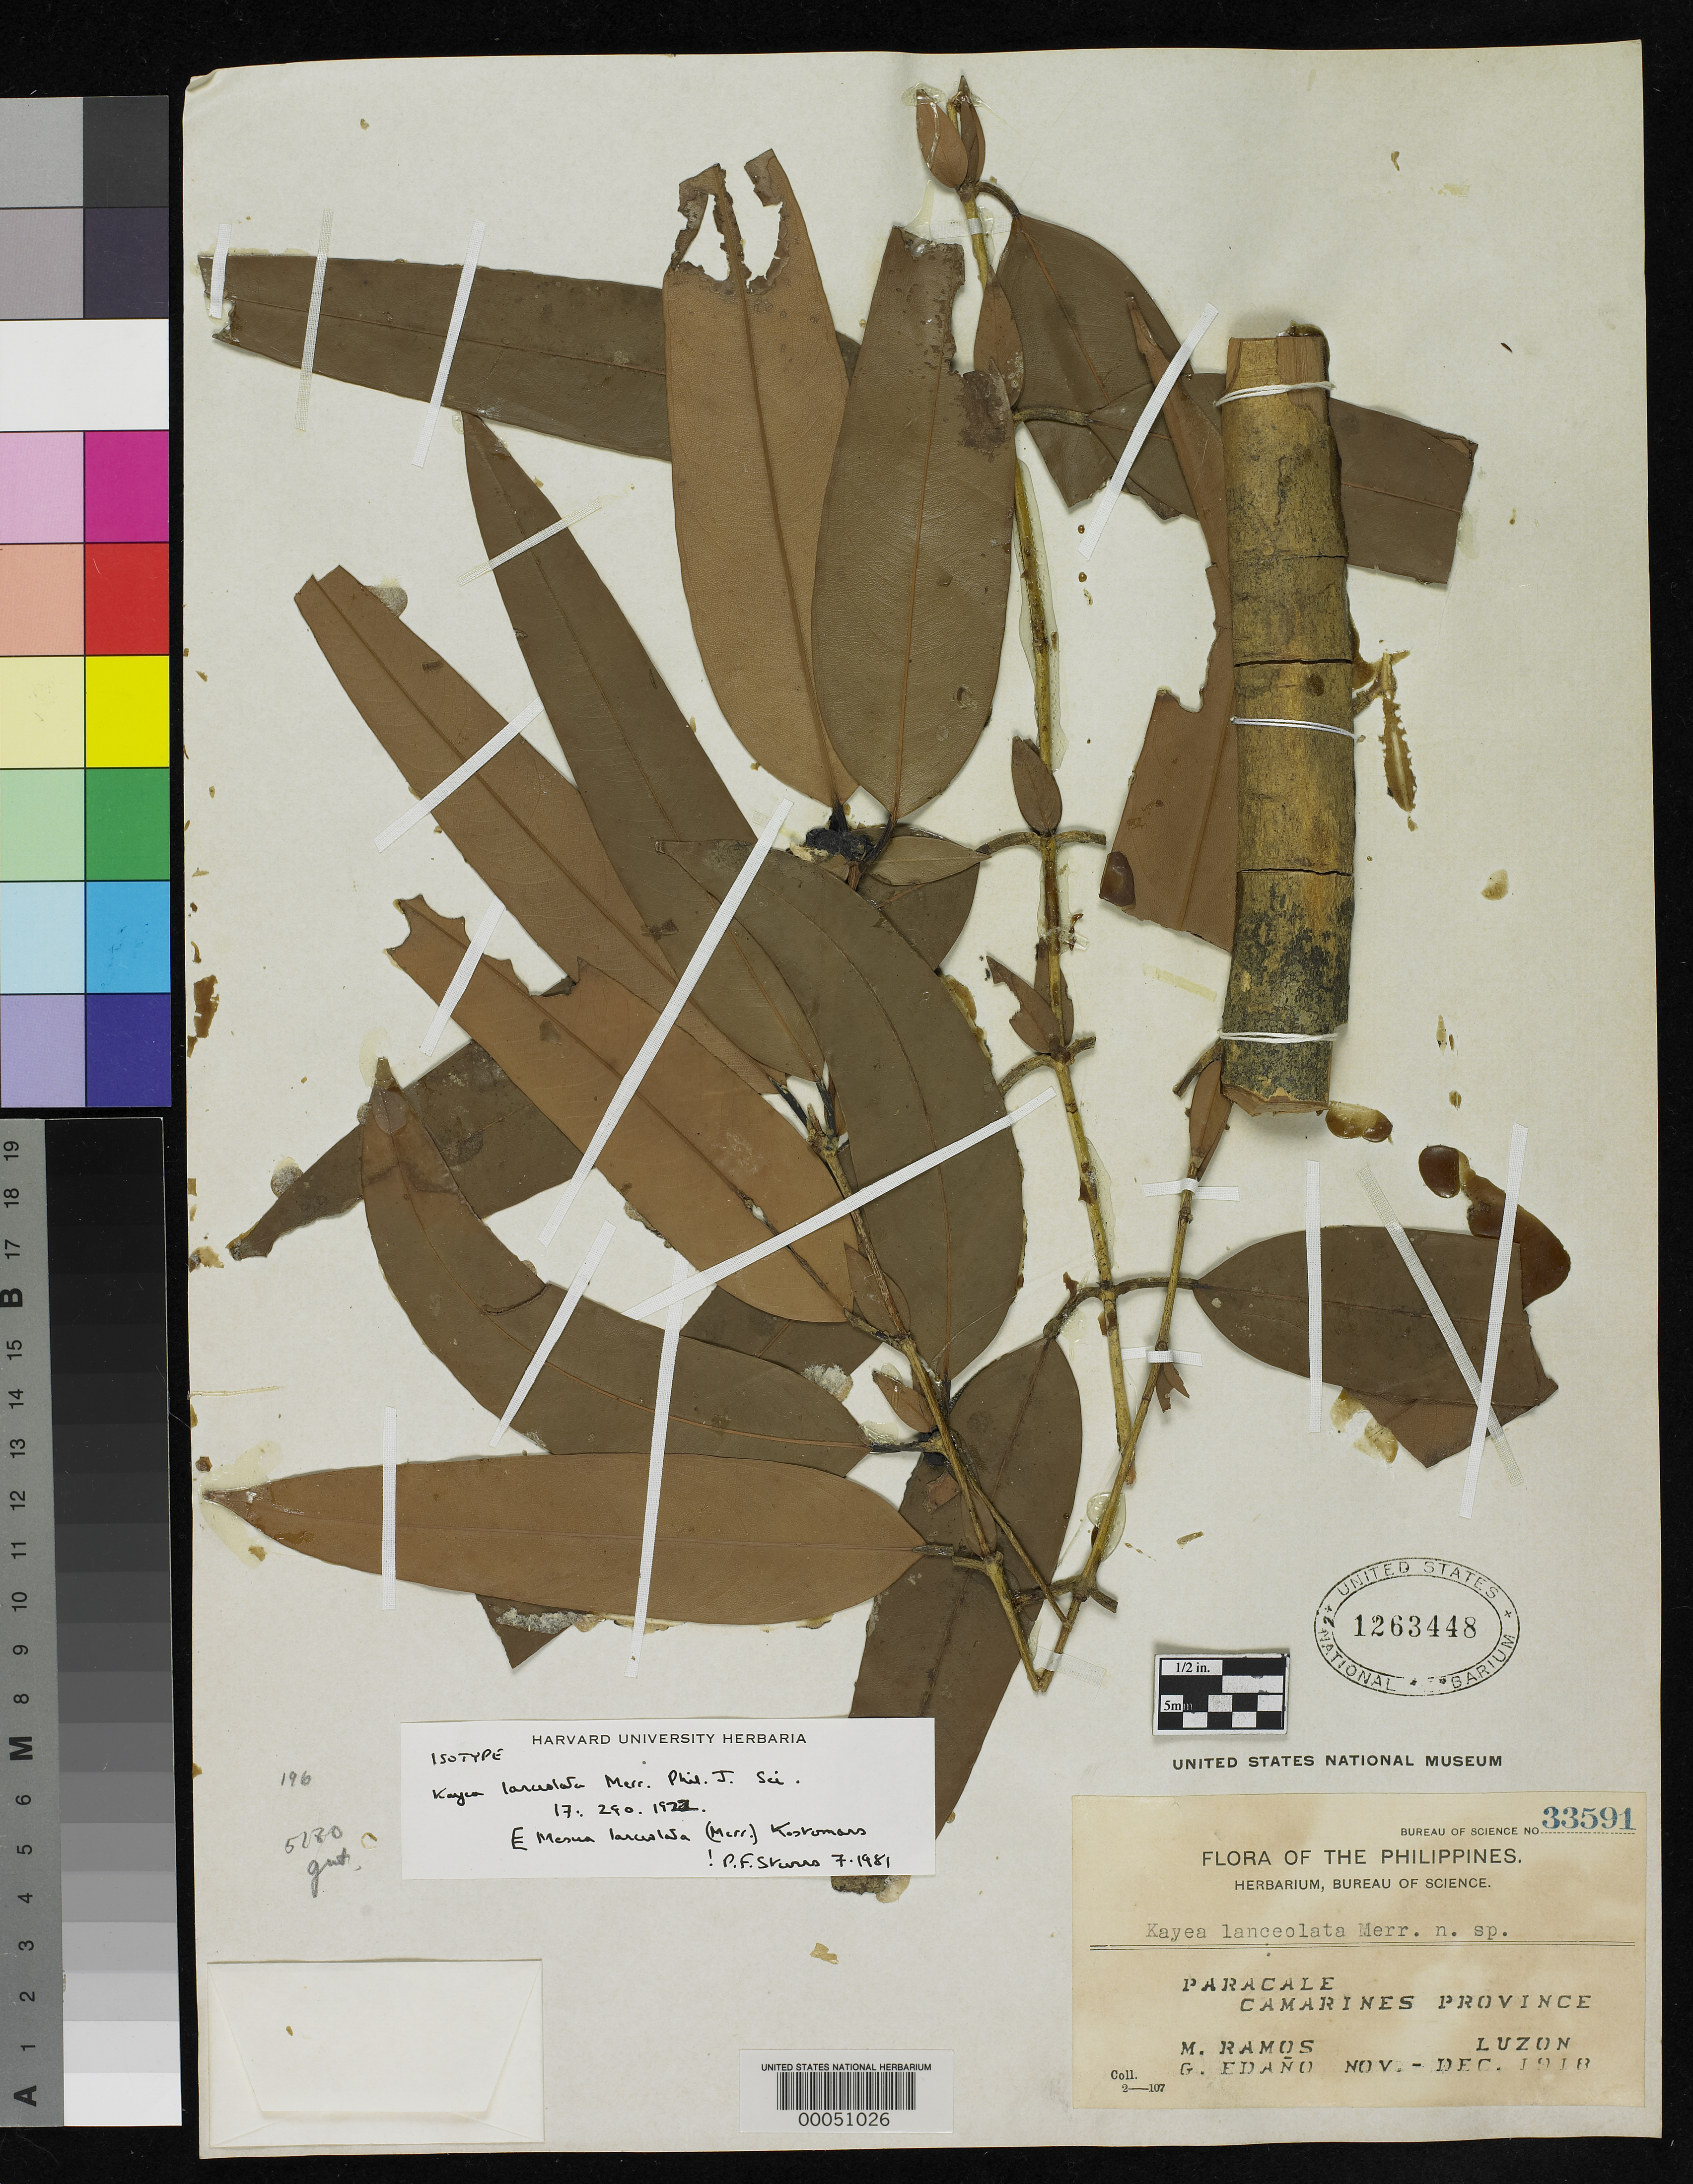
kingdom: Plantae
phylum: Tracheophyta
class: Magnoliopsida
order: Malpighiales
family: Calophyllaceae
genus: Kayea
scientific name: Kayea lanceolata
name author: Merr.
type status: Isotype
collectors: M. Ramos & G. E. Edaño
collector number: Bur. Sci. 33591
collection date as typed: Nov 1918 to -- Dec 1918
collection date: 1918-11/1918-12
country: Philippines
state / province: Bicol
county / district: Camarines Norte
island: Luzon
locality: Paracale.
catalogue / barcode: US 1263448